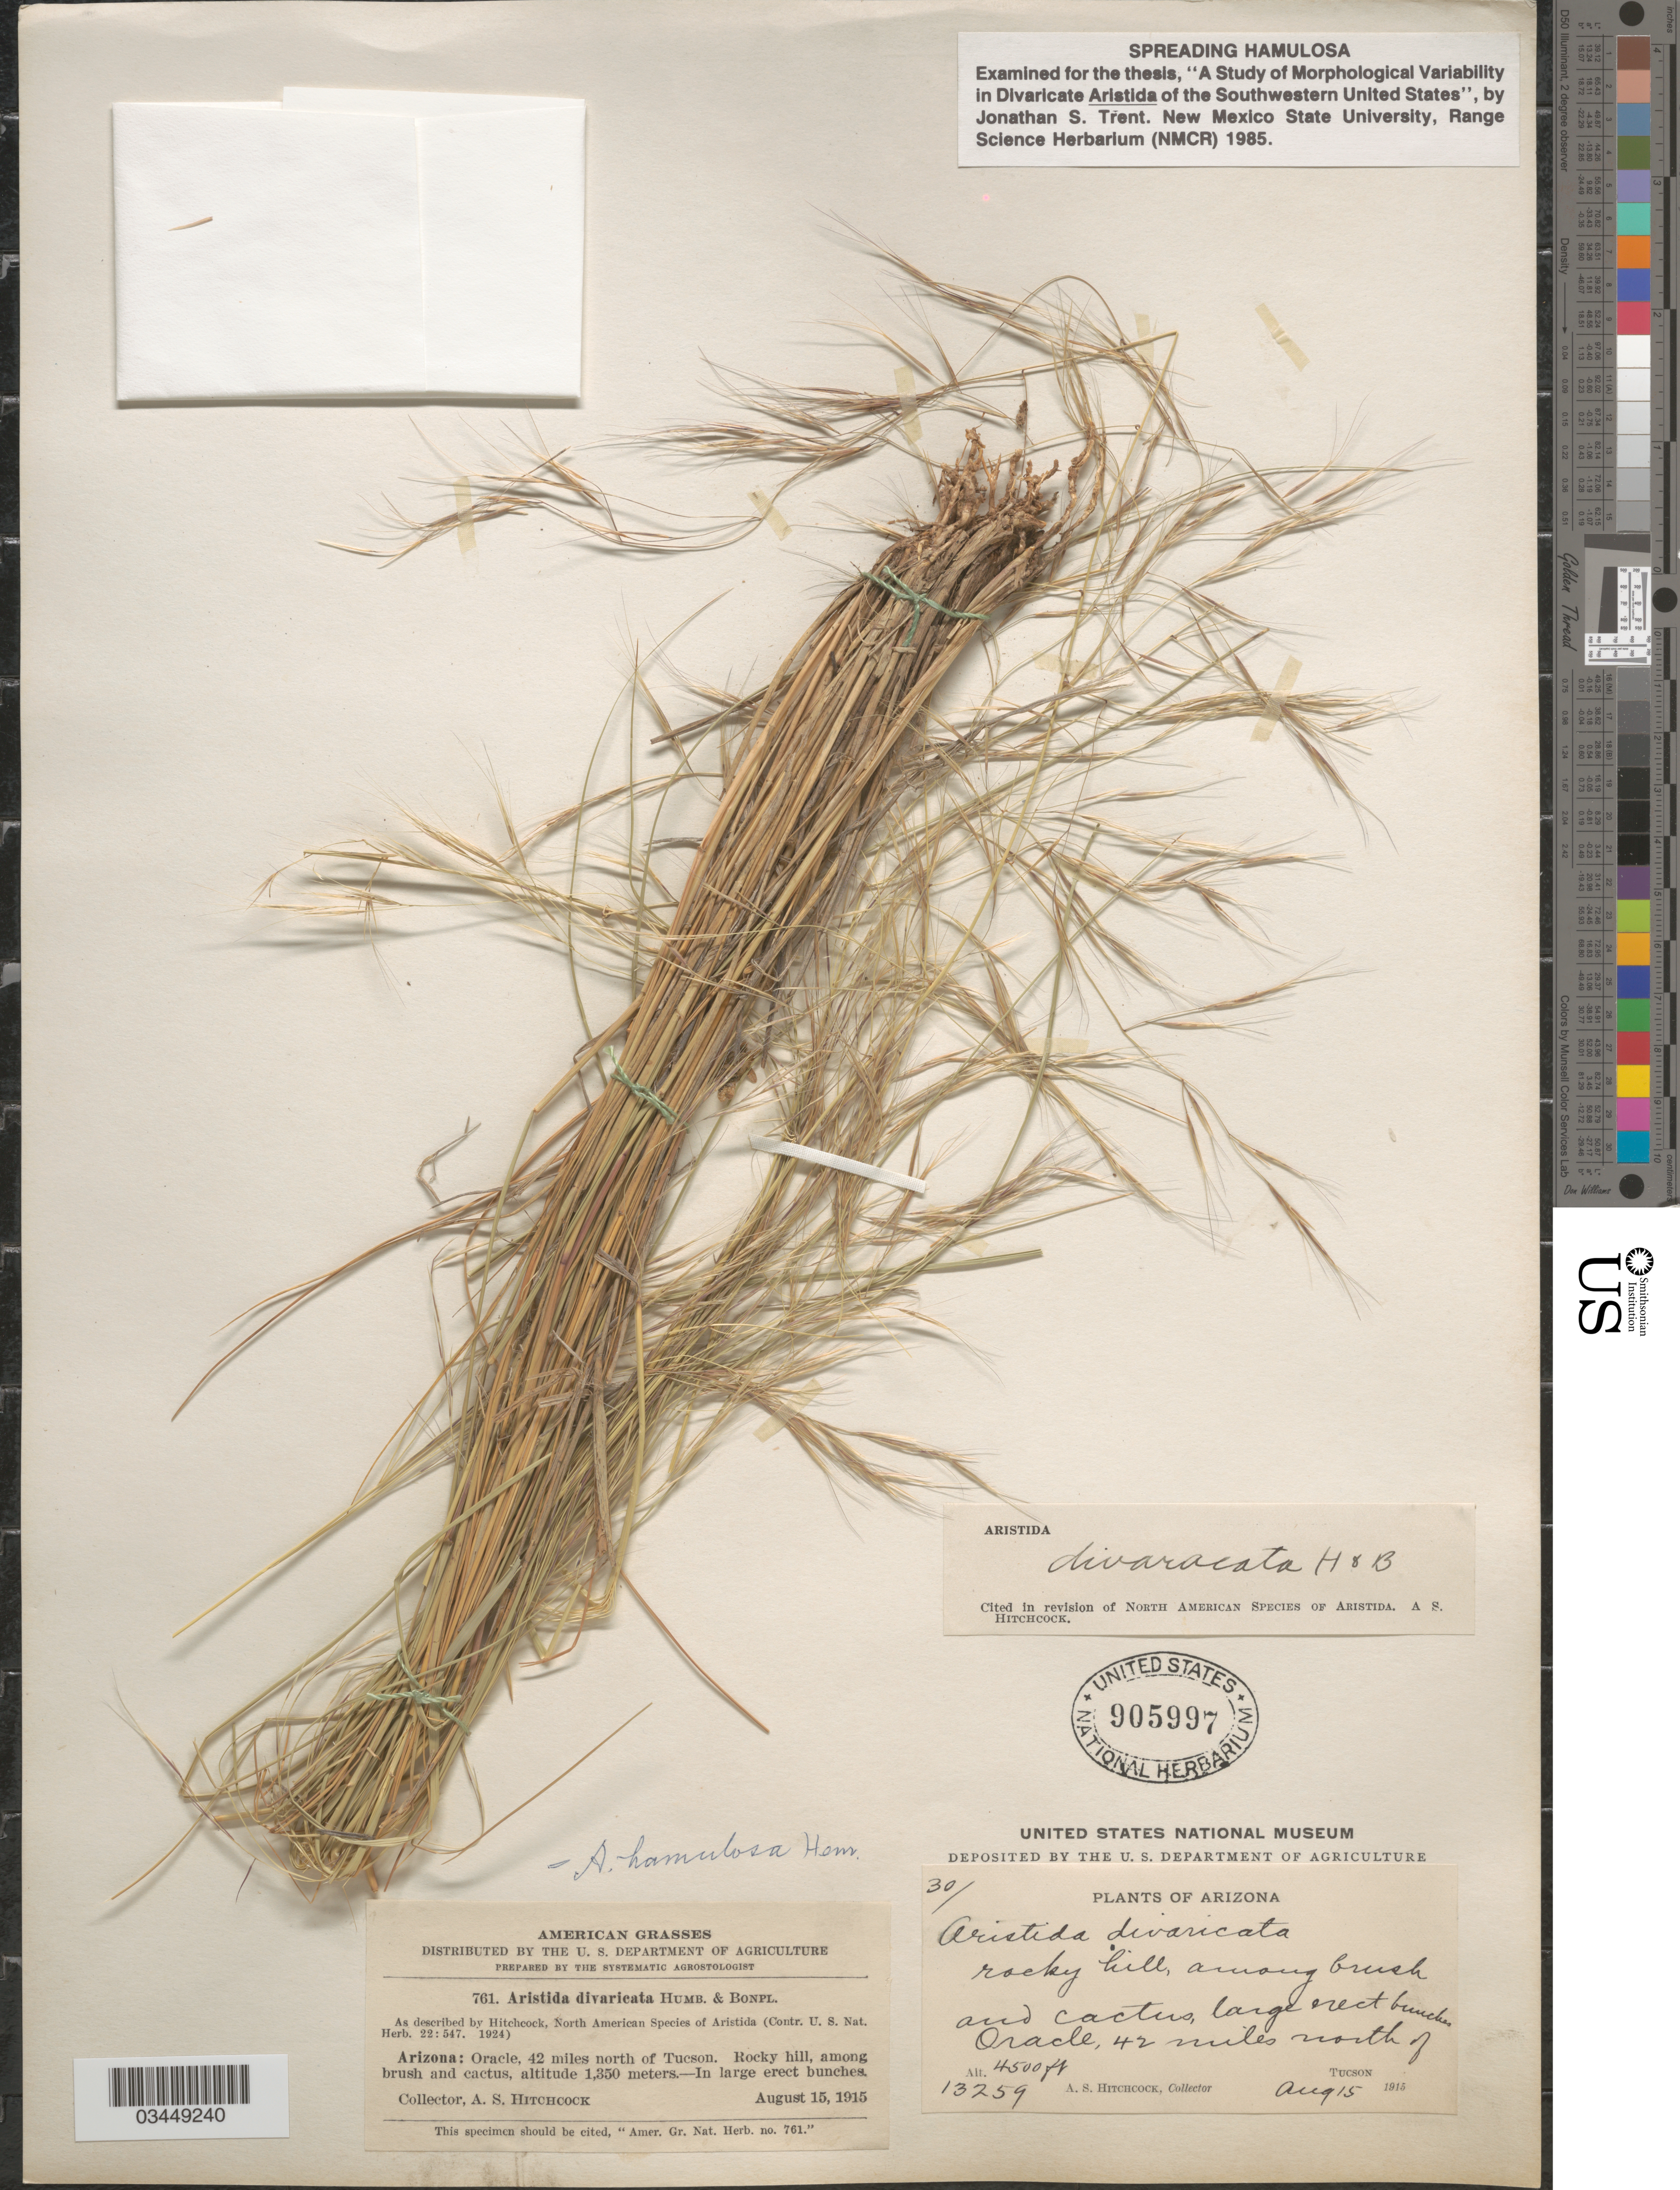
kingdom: Plantae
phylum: Tracheophyta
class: Liliopsida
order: Poales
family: Poaceae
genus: Aristida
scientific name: Aristida hamulosa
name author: Henr.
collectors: A. S. Hitchcock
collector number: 13259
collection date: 1915-08-15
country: United States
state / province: Arizona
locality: Rocky hills, among brush and cactus, large erect branches Oracle, 42 miles north of Tucson.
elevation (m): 1372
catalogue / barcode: US 905997